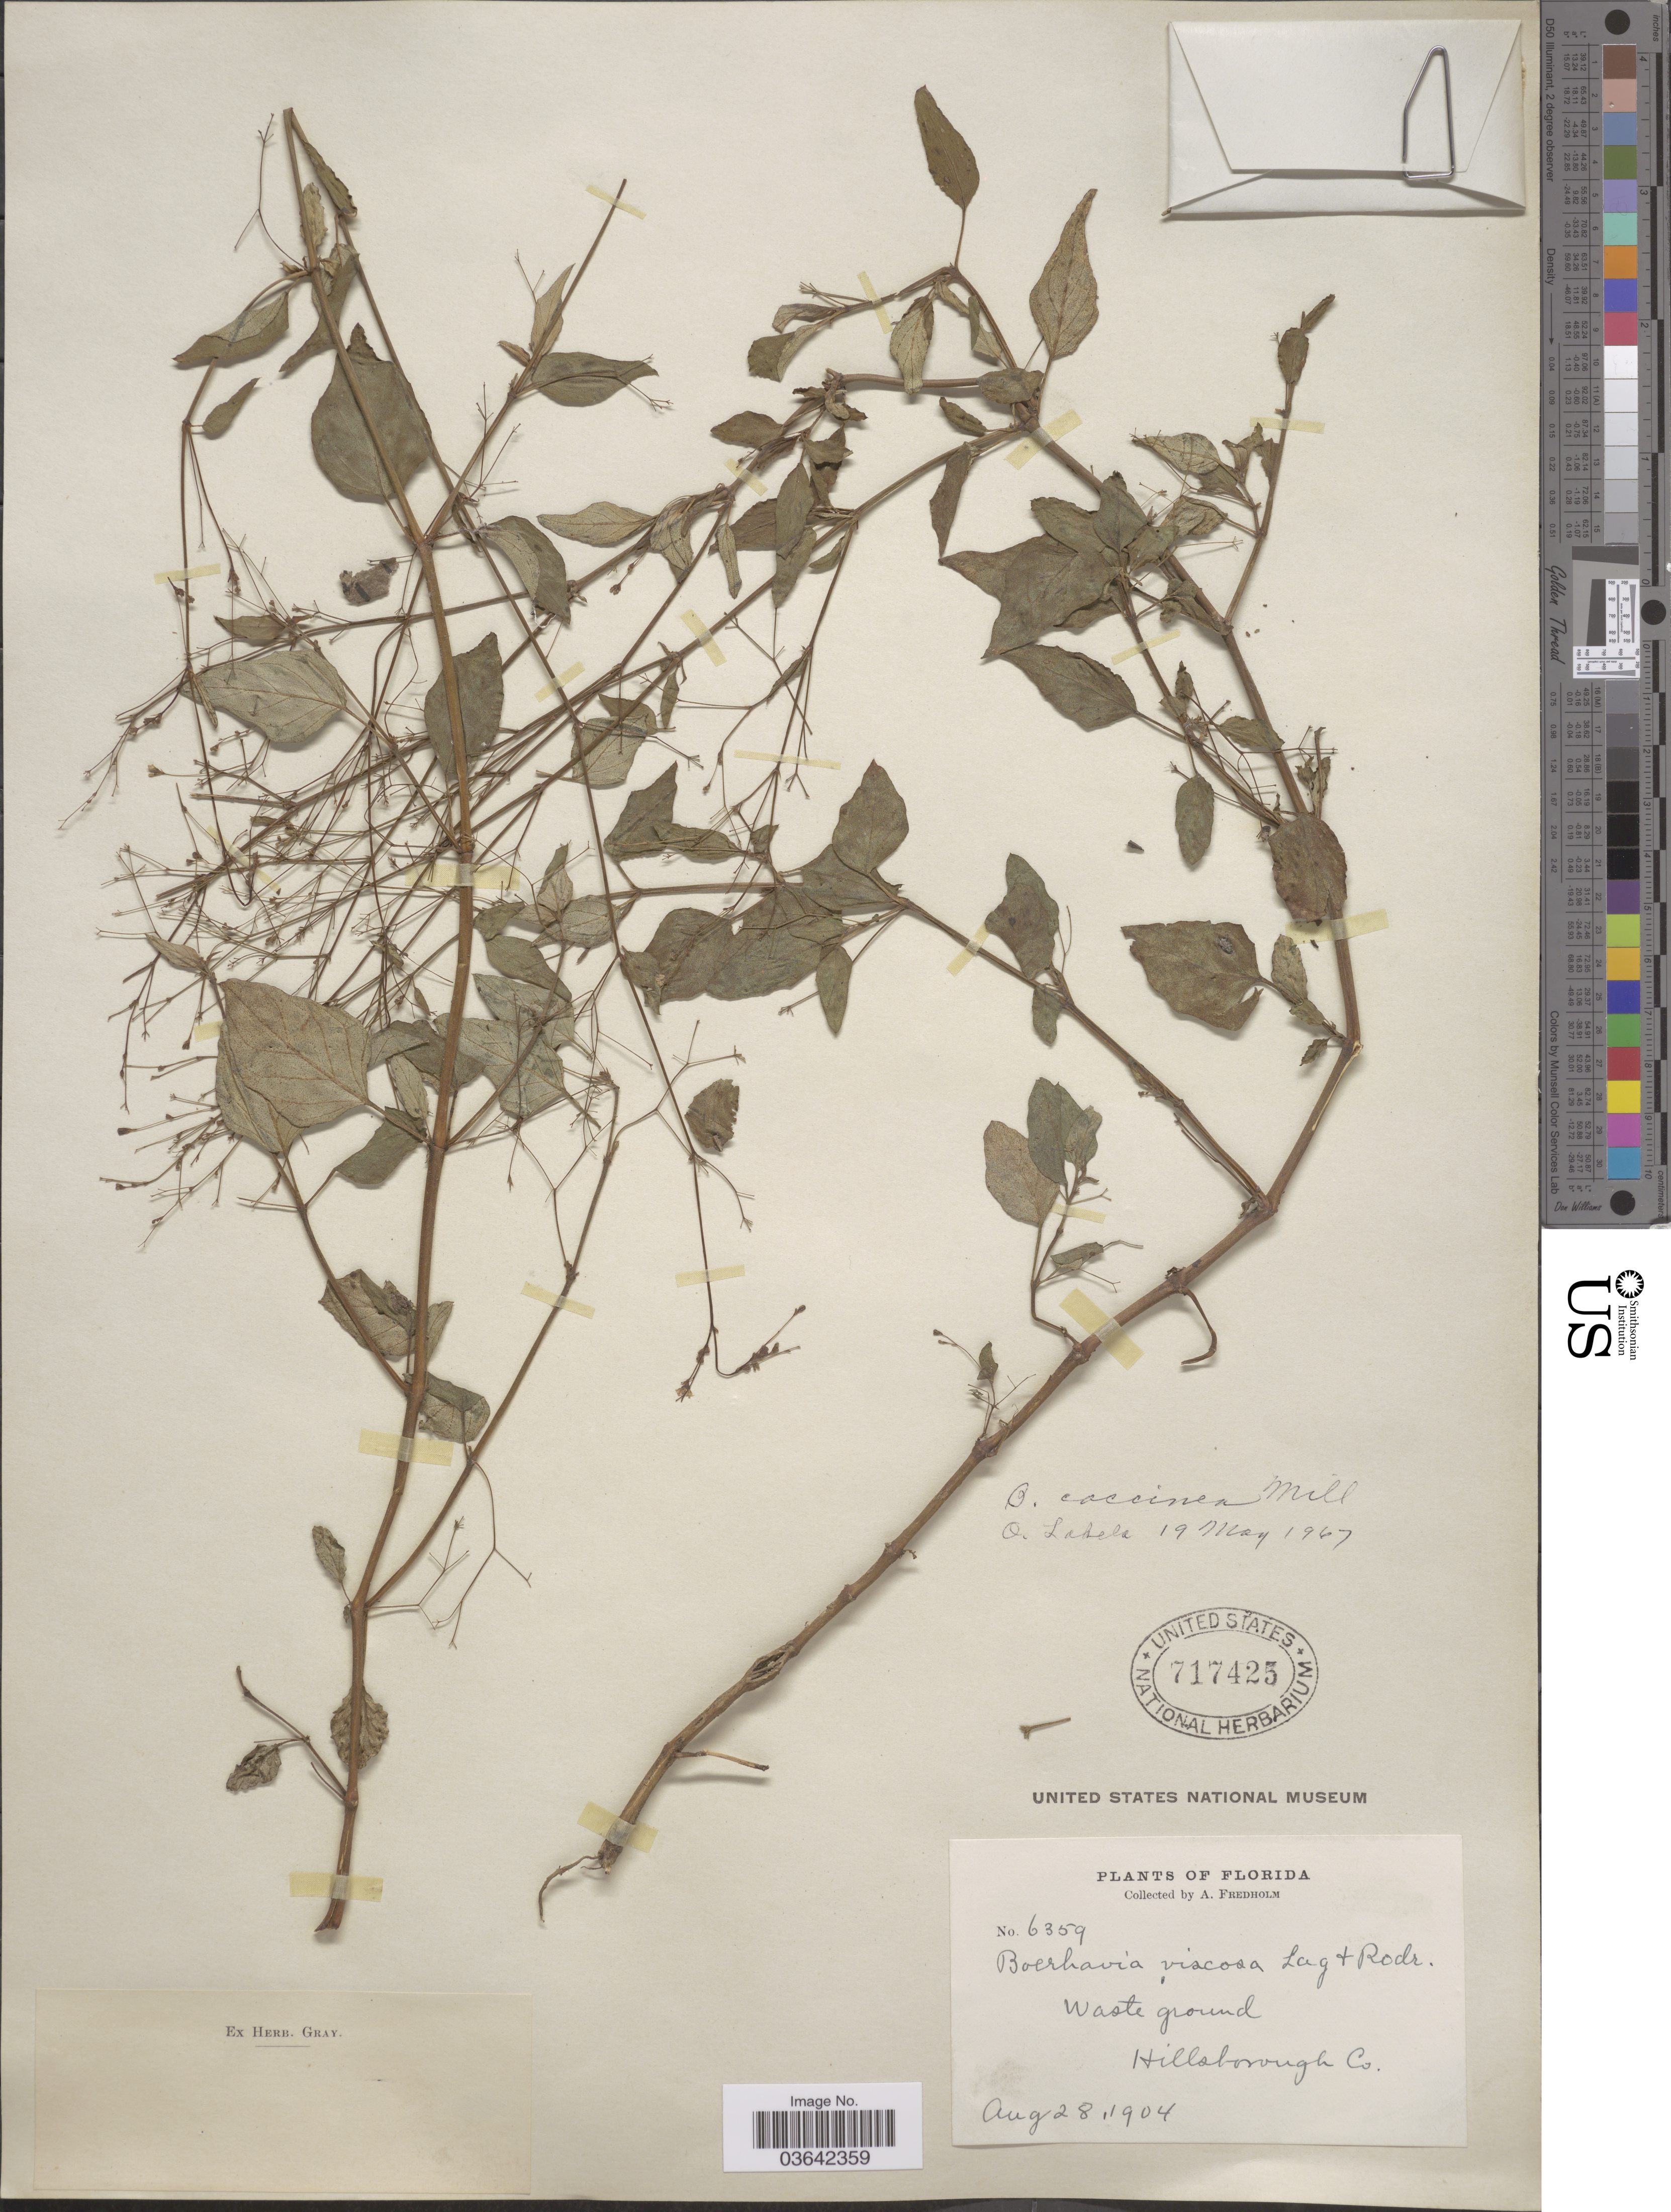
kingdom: Plantae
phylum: Tracheophyta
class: Magnoliopsida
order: Caryophyllales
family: Nyctaginaceae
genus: Boerhavia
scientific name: Boerhavia adscendens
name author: Willd.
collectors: A. Fredholm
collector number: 6359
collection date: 1904-08-28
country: United States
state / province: Florida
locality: Waste ground, Hillsborough Co.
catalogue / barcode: US 717425